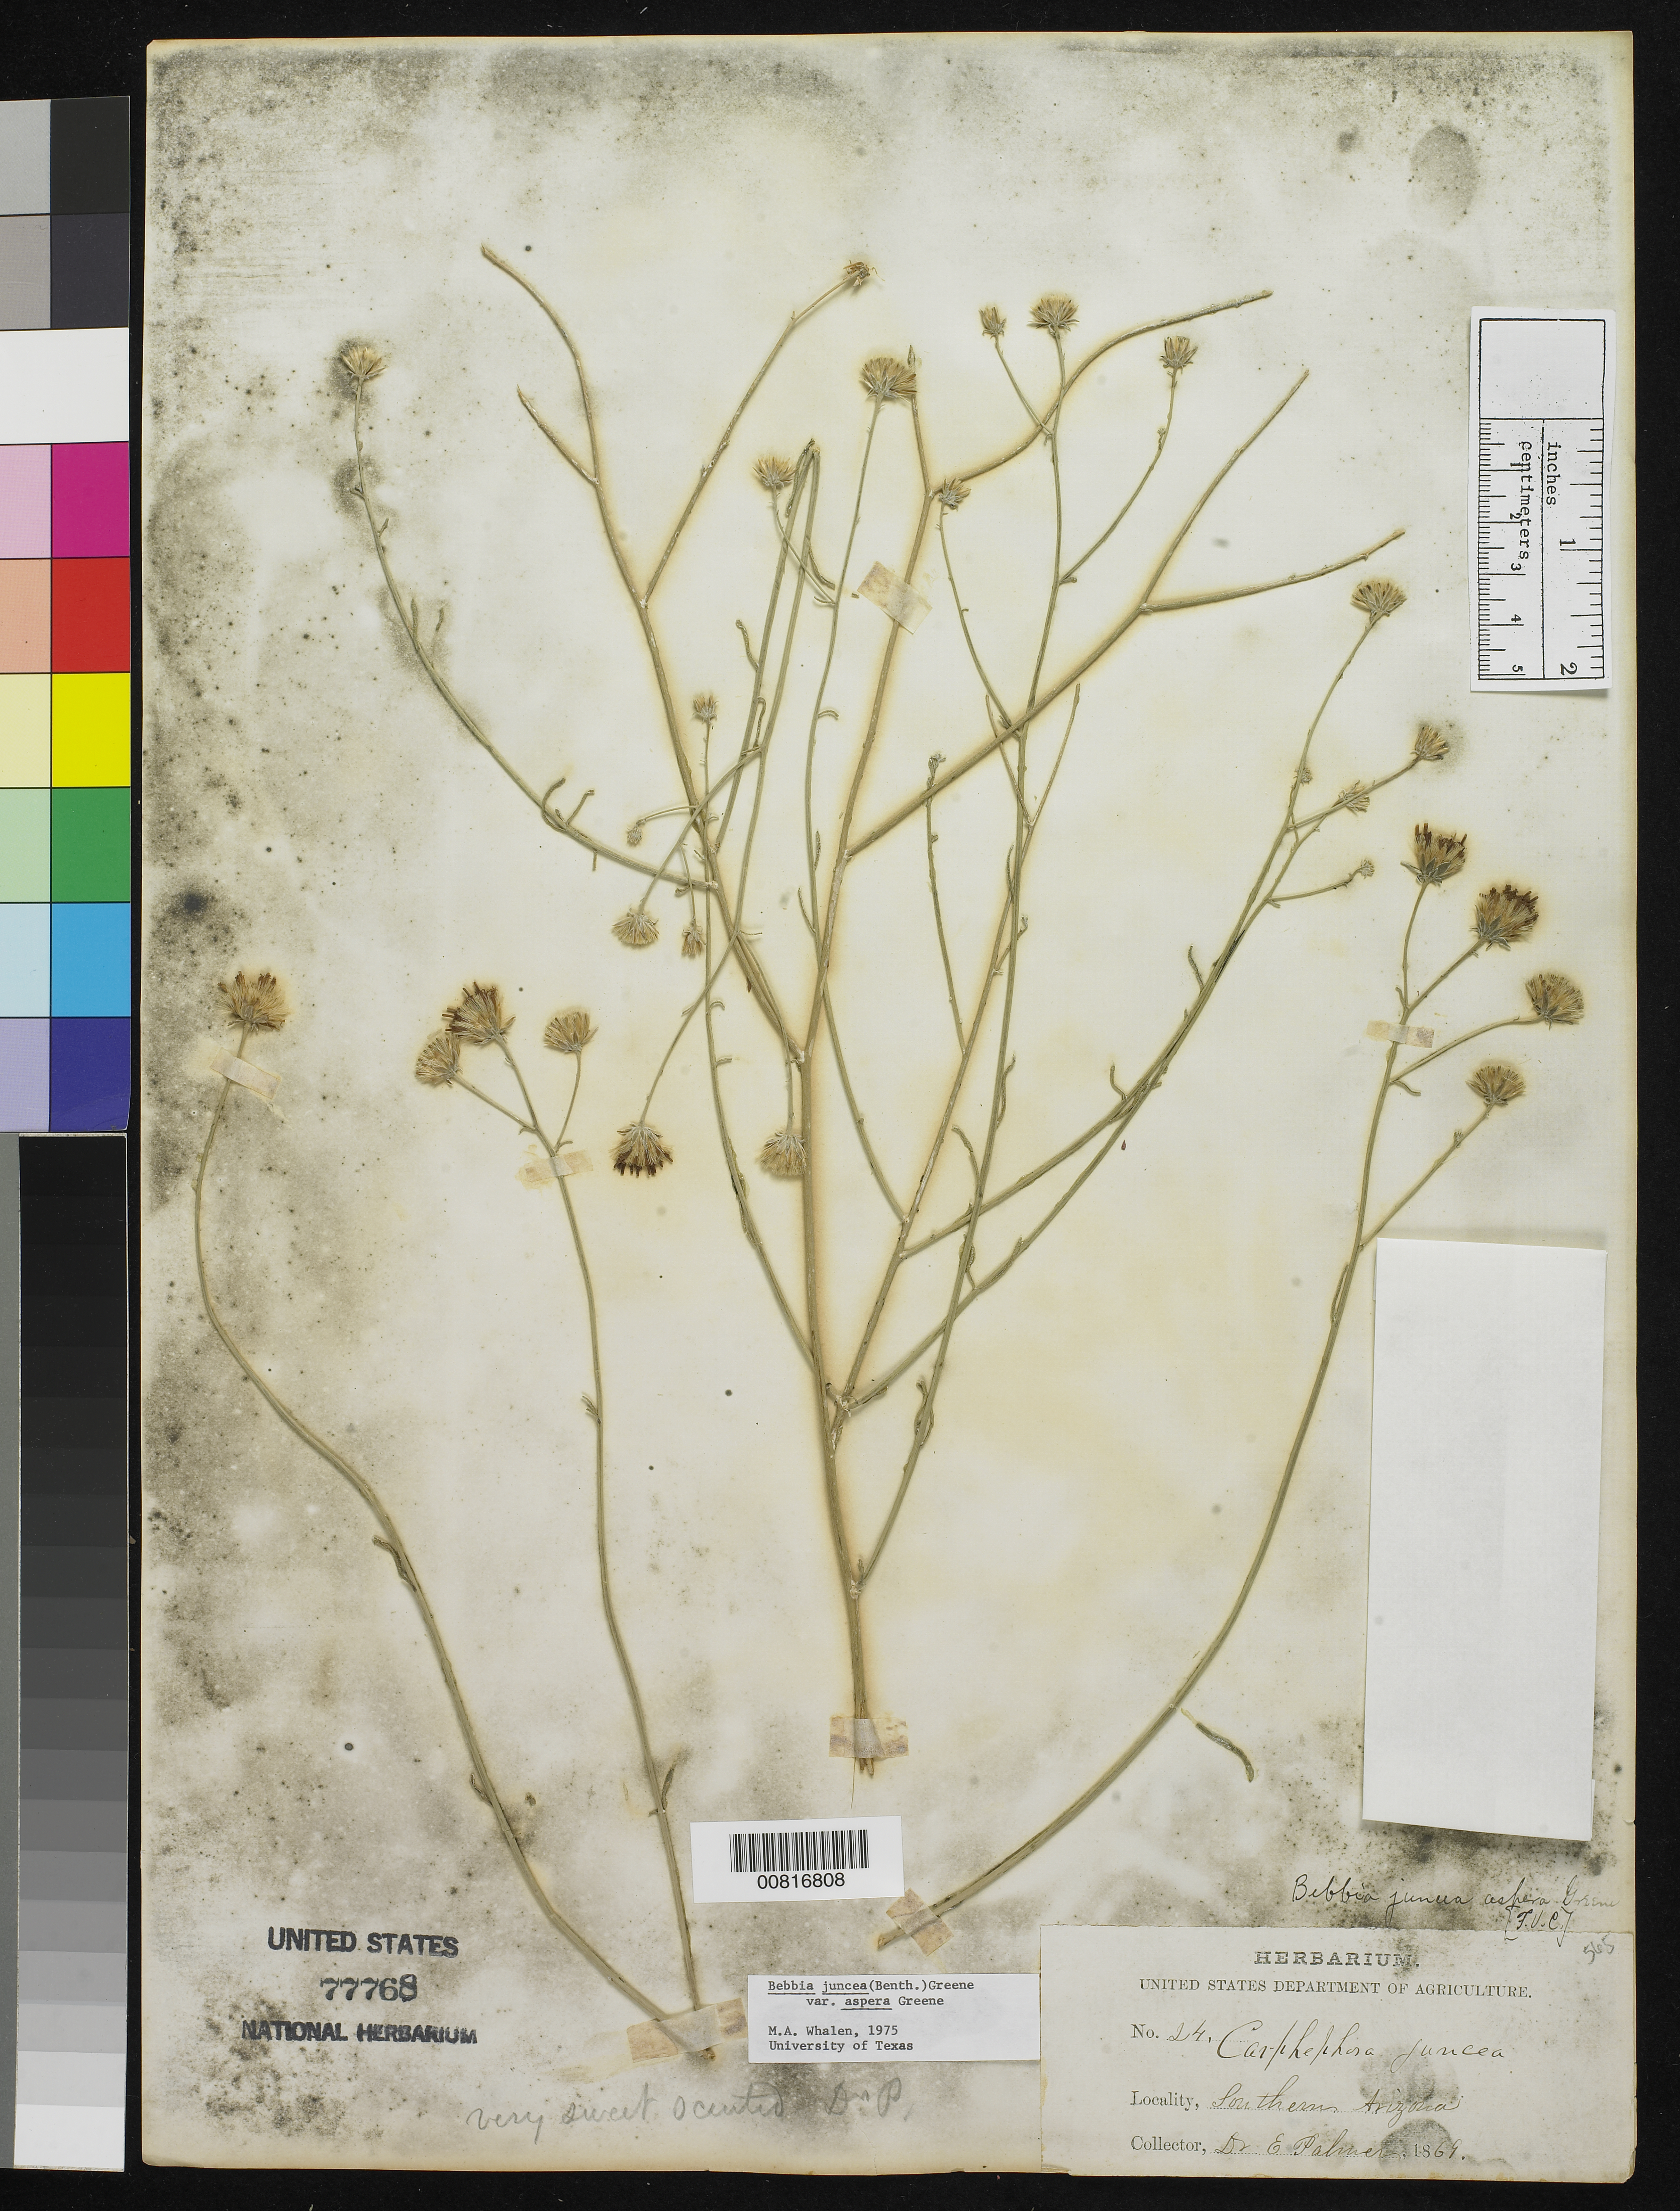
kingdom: Plantae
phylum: Tracheophyta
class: Magnoliopsida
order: Asterales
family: Asteraceae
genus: Bebbia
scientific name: Bebbia juncea var. aspera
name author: Greene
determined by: Whalen, M. A.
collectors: E. Palmer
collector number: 24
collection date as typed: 1869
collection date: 1869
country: United States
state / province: Arizona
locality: Southern Arizona.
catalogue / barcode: US 77768